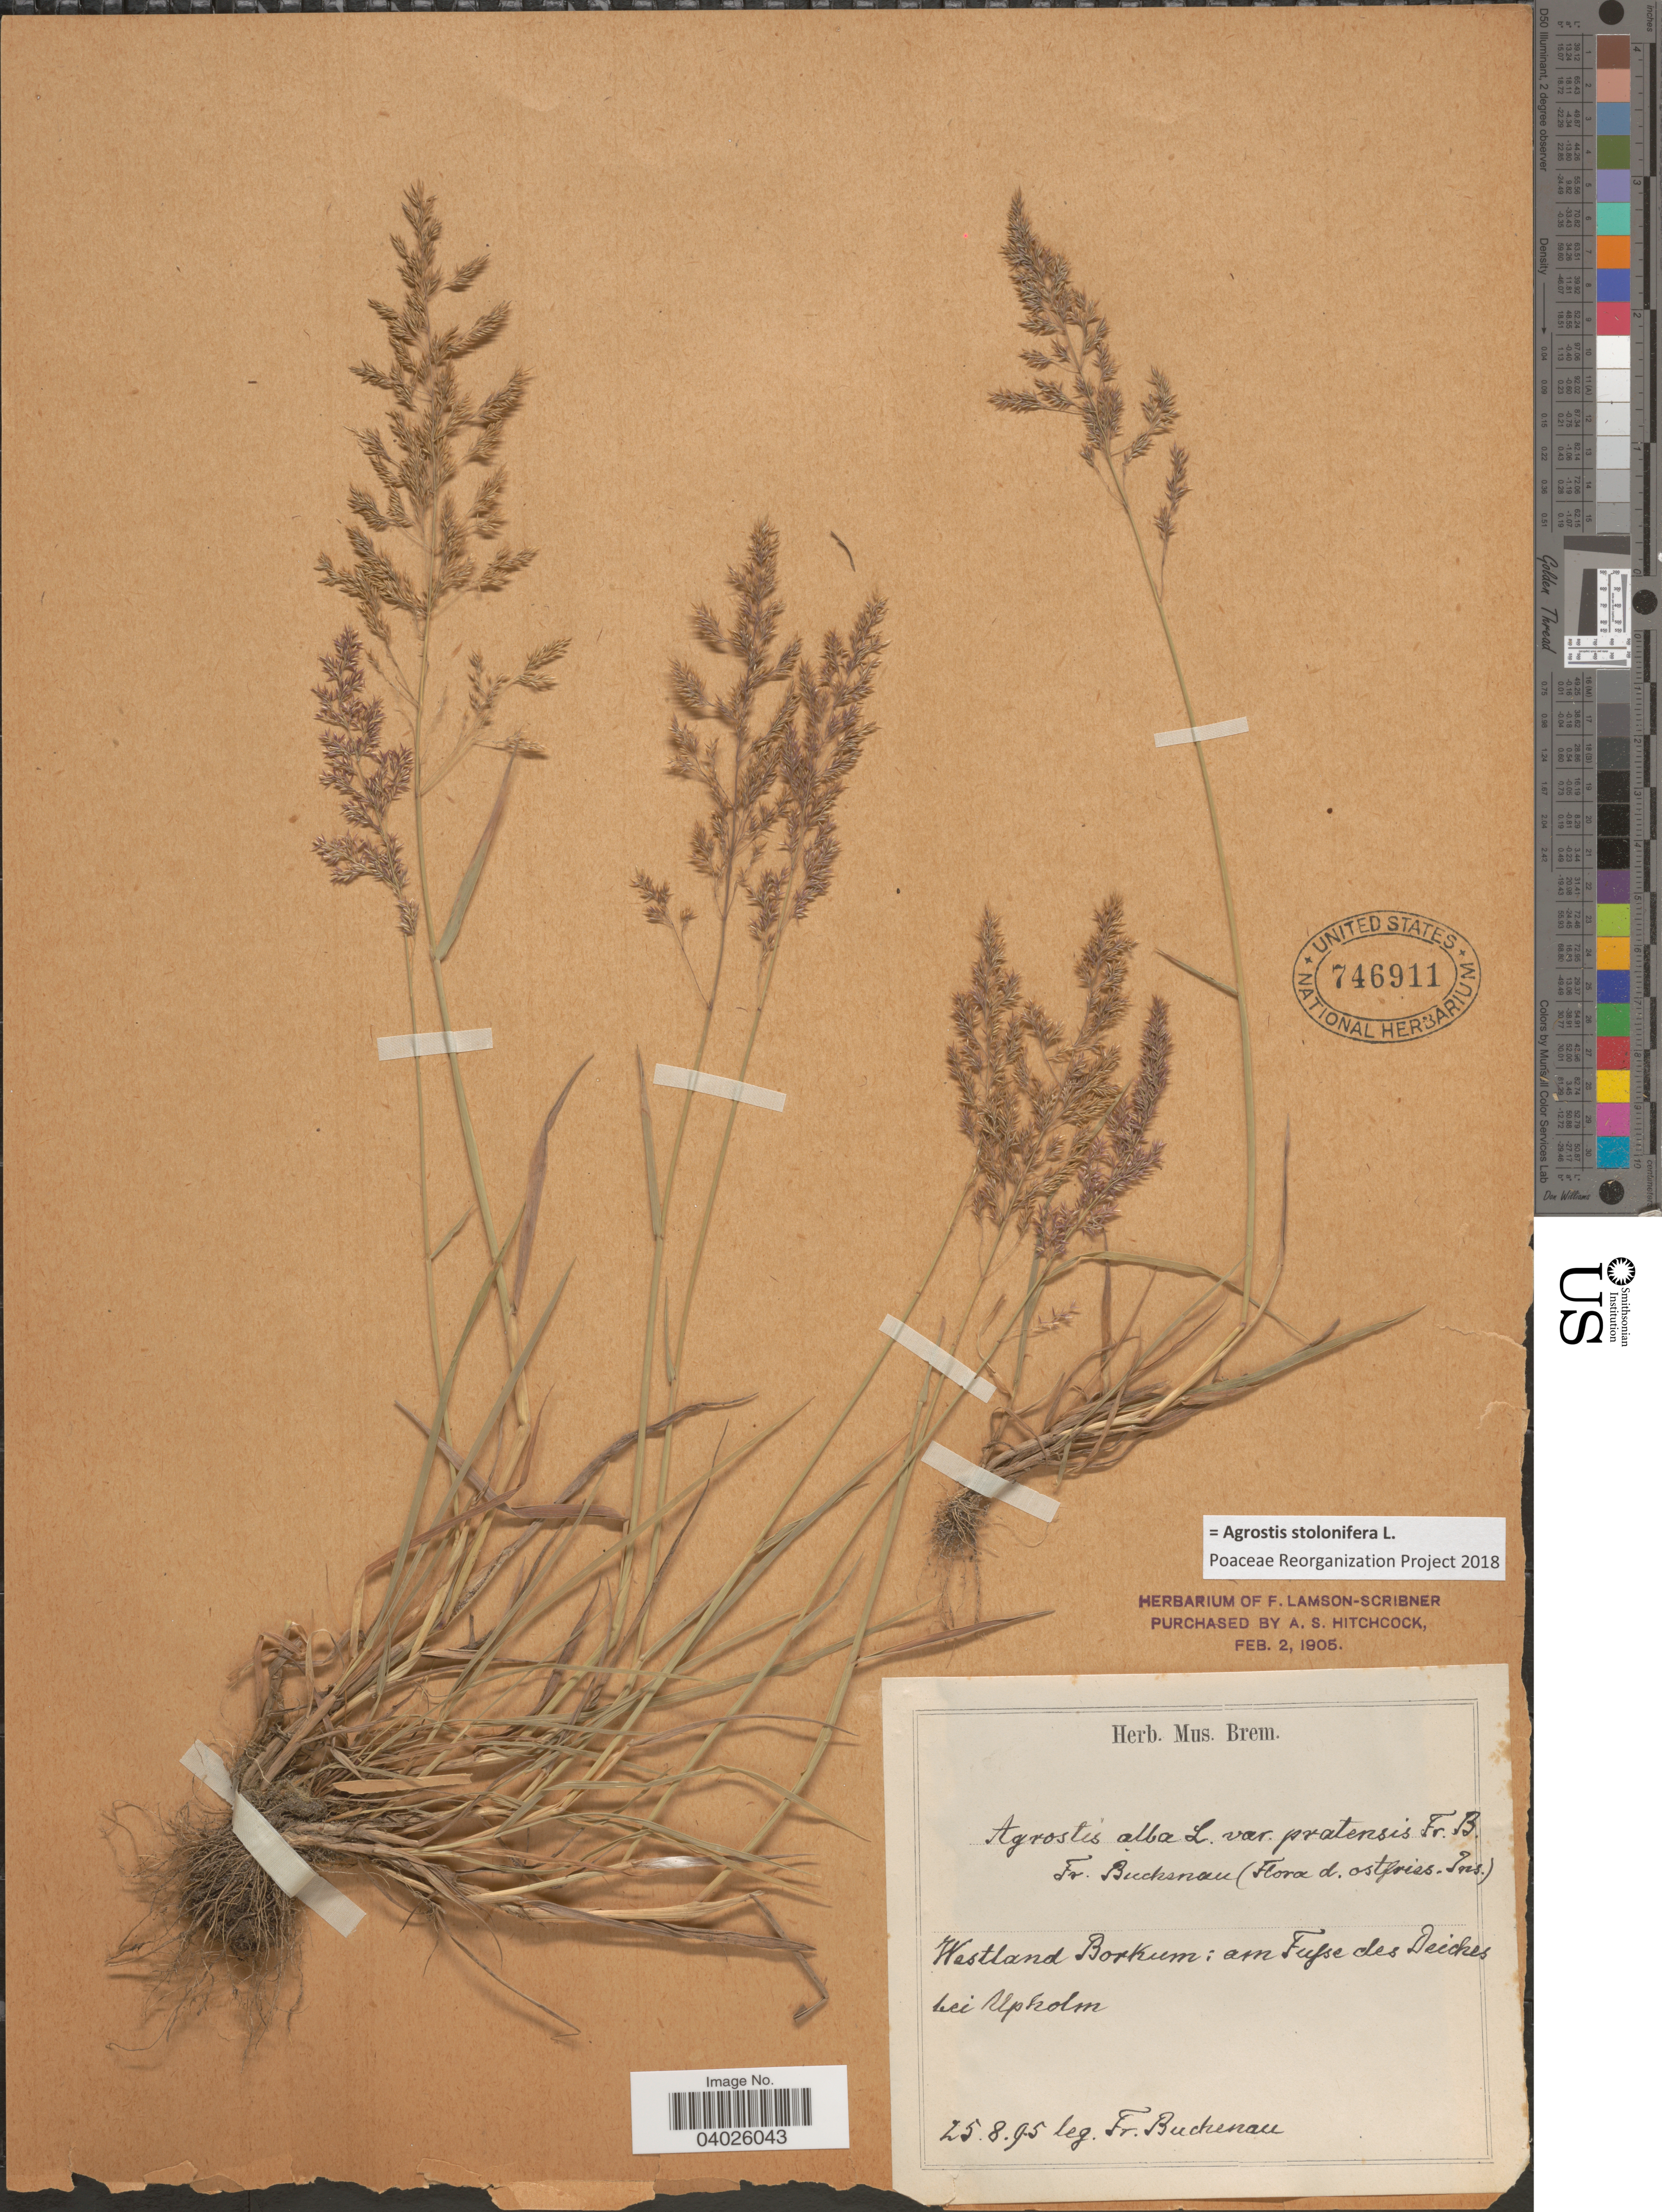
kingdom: Plantae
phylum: Tracheophyta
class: Liliopsida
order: Poales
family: Poaceae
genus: Agrostis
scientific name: Agrostis stolonifera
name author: L.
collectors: F. Buchenau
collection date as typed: Transcribed d/m/y: 25/8/95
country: Germany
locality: Westland Borkum: am Fusse des Deiches bei Upholm.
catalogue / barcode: US 746911